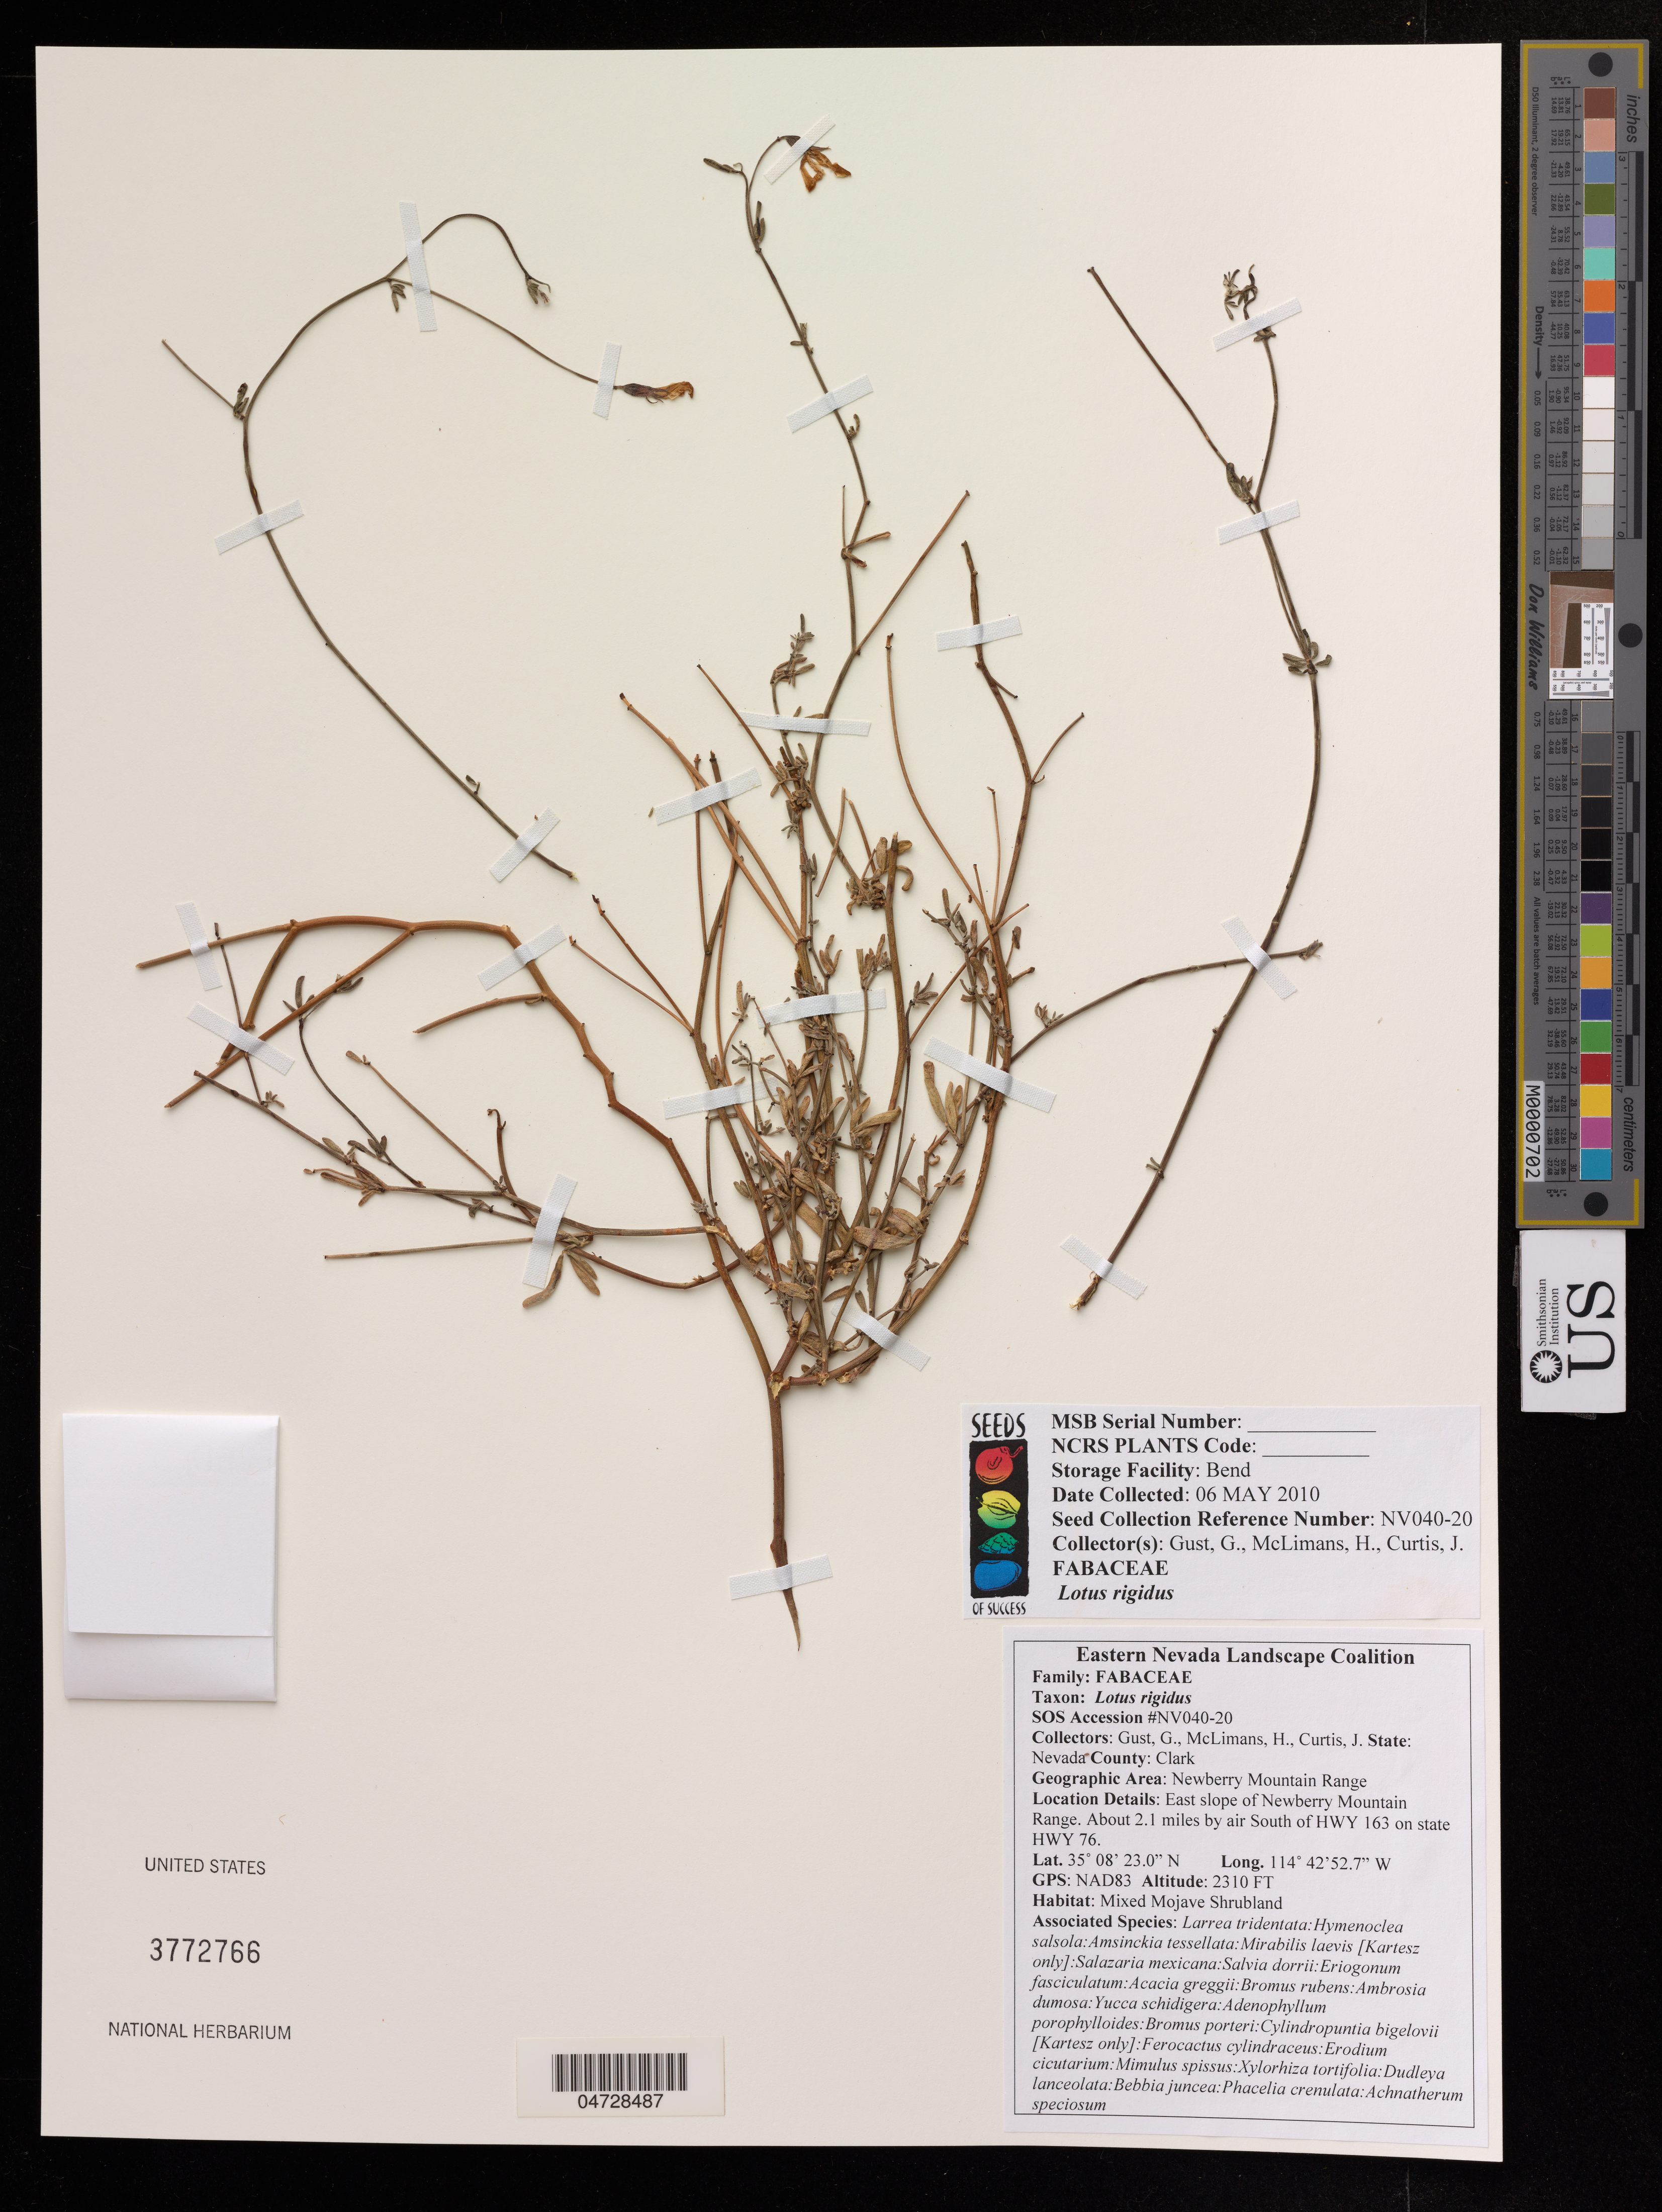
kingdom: Plantae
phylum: Tracheophyta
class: Magnoliopsida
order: Fabales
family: Fabaceae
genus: Lotus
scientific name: Lotus rigidus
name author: (Benth.) Greene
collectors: G. Gust, H. McLimans & J. Curtis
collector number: NV040-20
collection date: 2010-05-06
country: United States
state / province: Nevada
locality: Clark, Newberry Mountain Range, East slope of Newberry Mountain Range. About 2.1 miles by air South of Hwy 163 on state HWY 76.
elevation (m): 704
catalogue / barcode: US 3772766